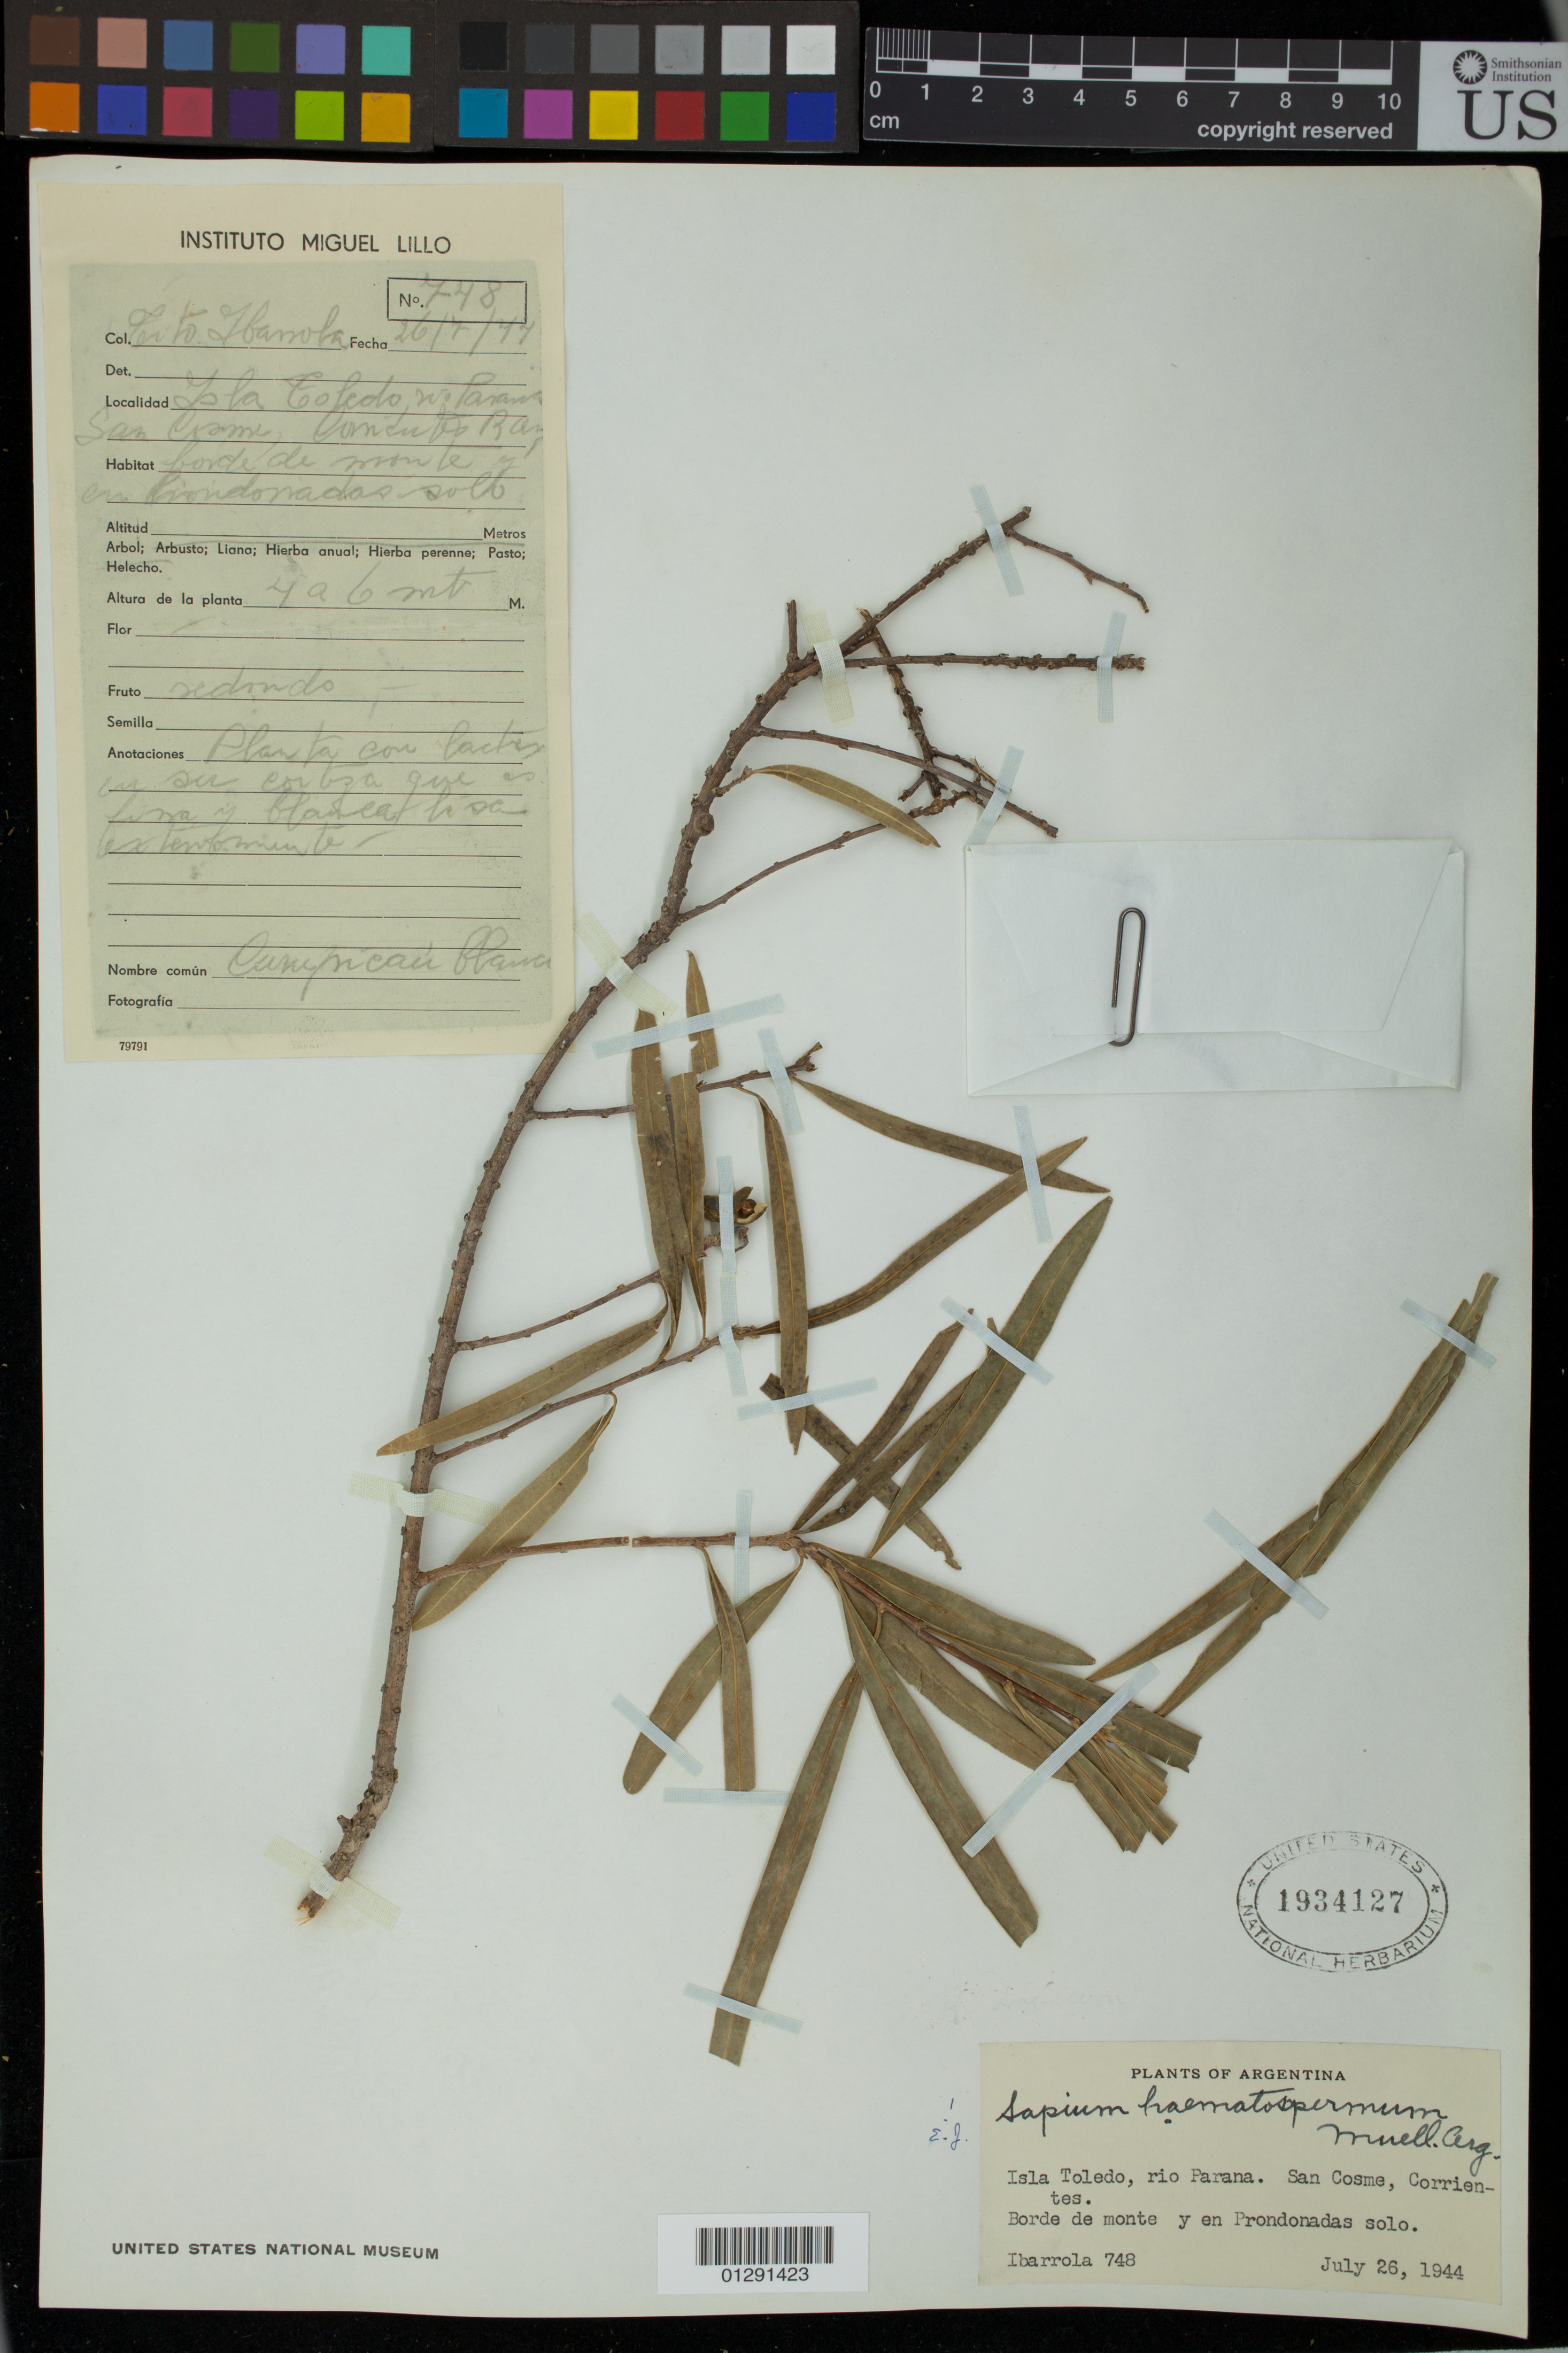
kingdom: Plantae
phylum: Tracheophyta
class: Magnoliopsida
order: Malpighiales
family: Euphorbiaceae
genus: Sapium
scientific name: Sapium haematospermum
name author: Müll. Arg.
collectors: T. Ibarrola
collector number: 748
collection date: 1944-07-26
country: Argentina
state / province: Corrientes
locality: Isla Toledo, rio Parana. San Cosma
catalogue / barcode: US 1934127